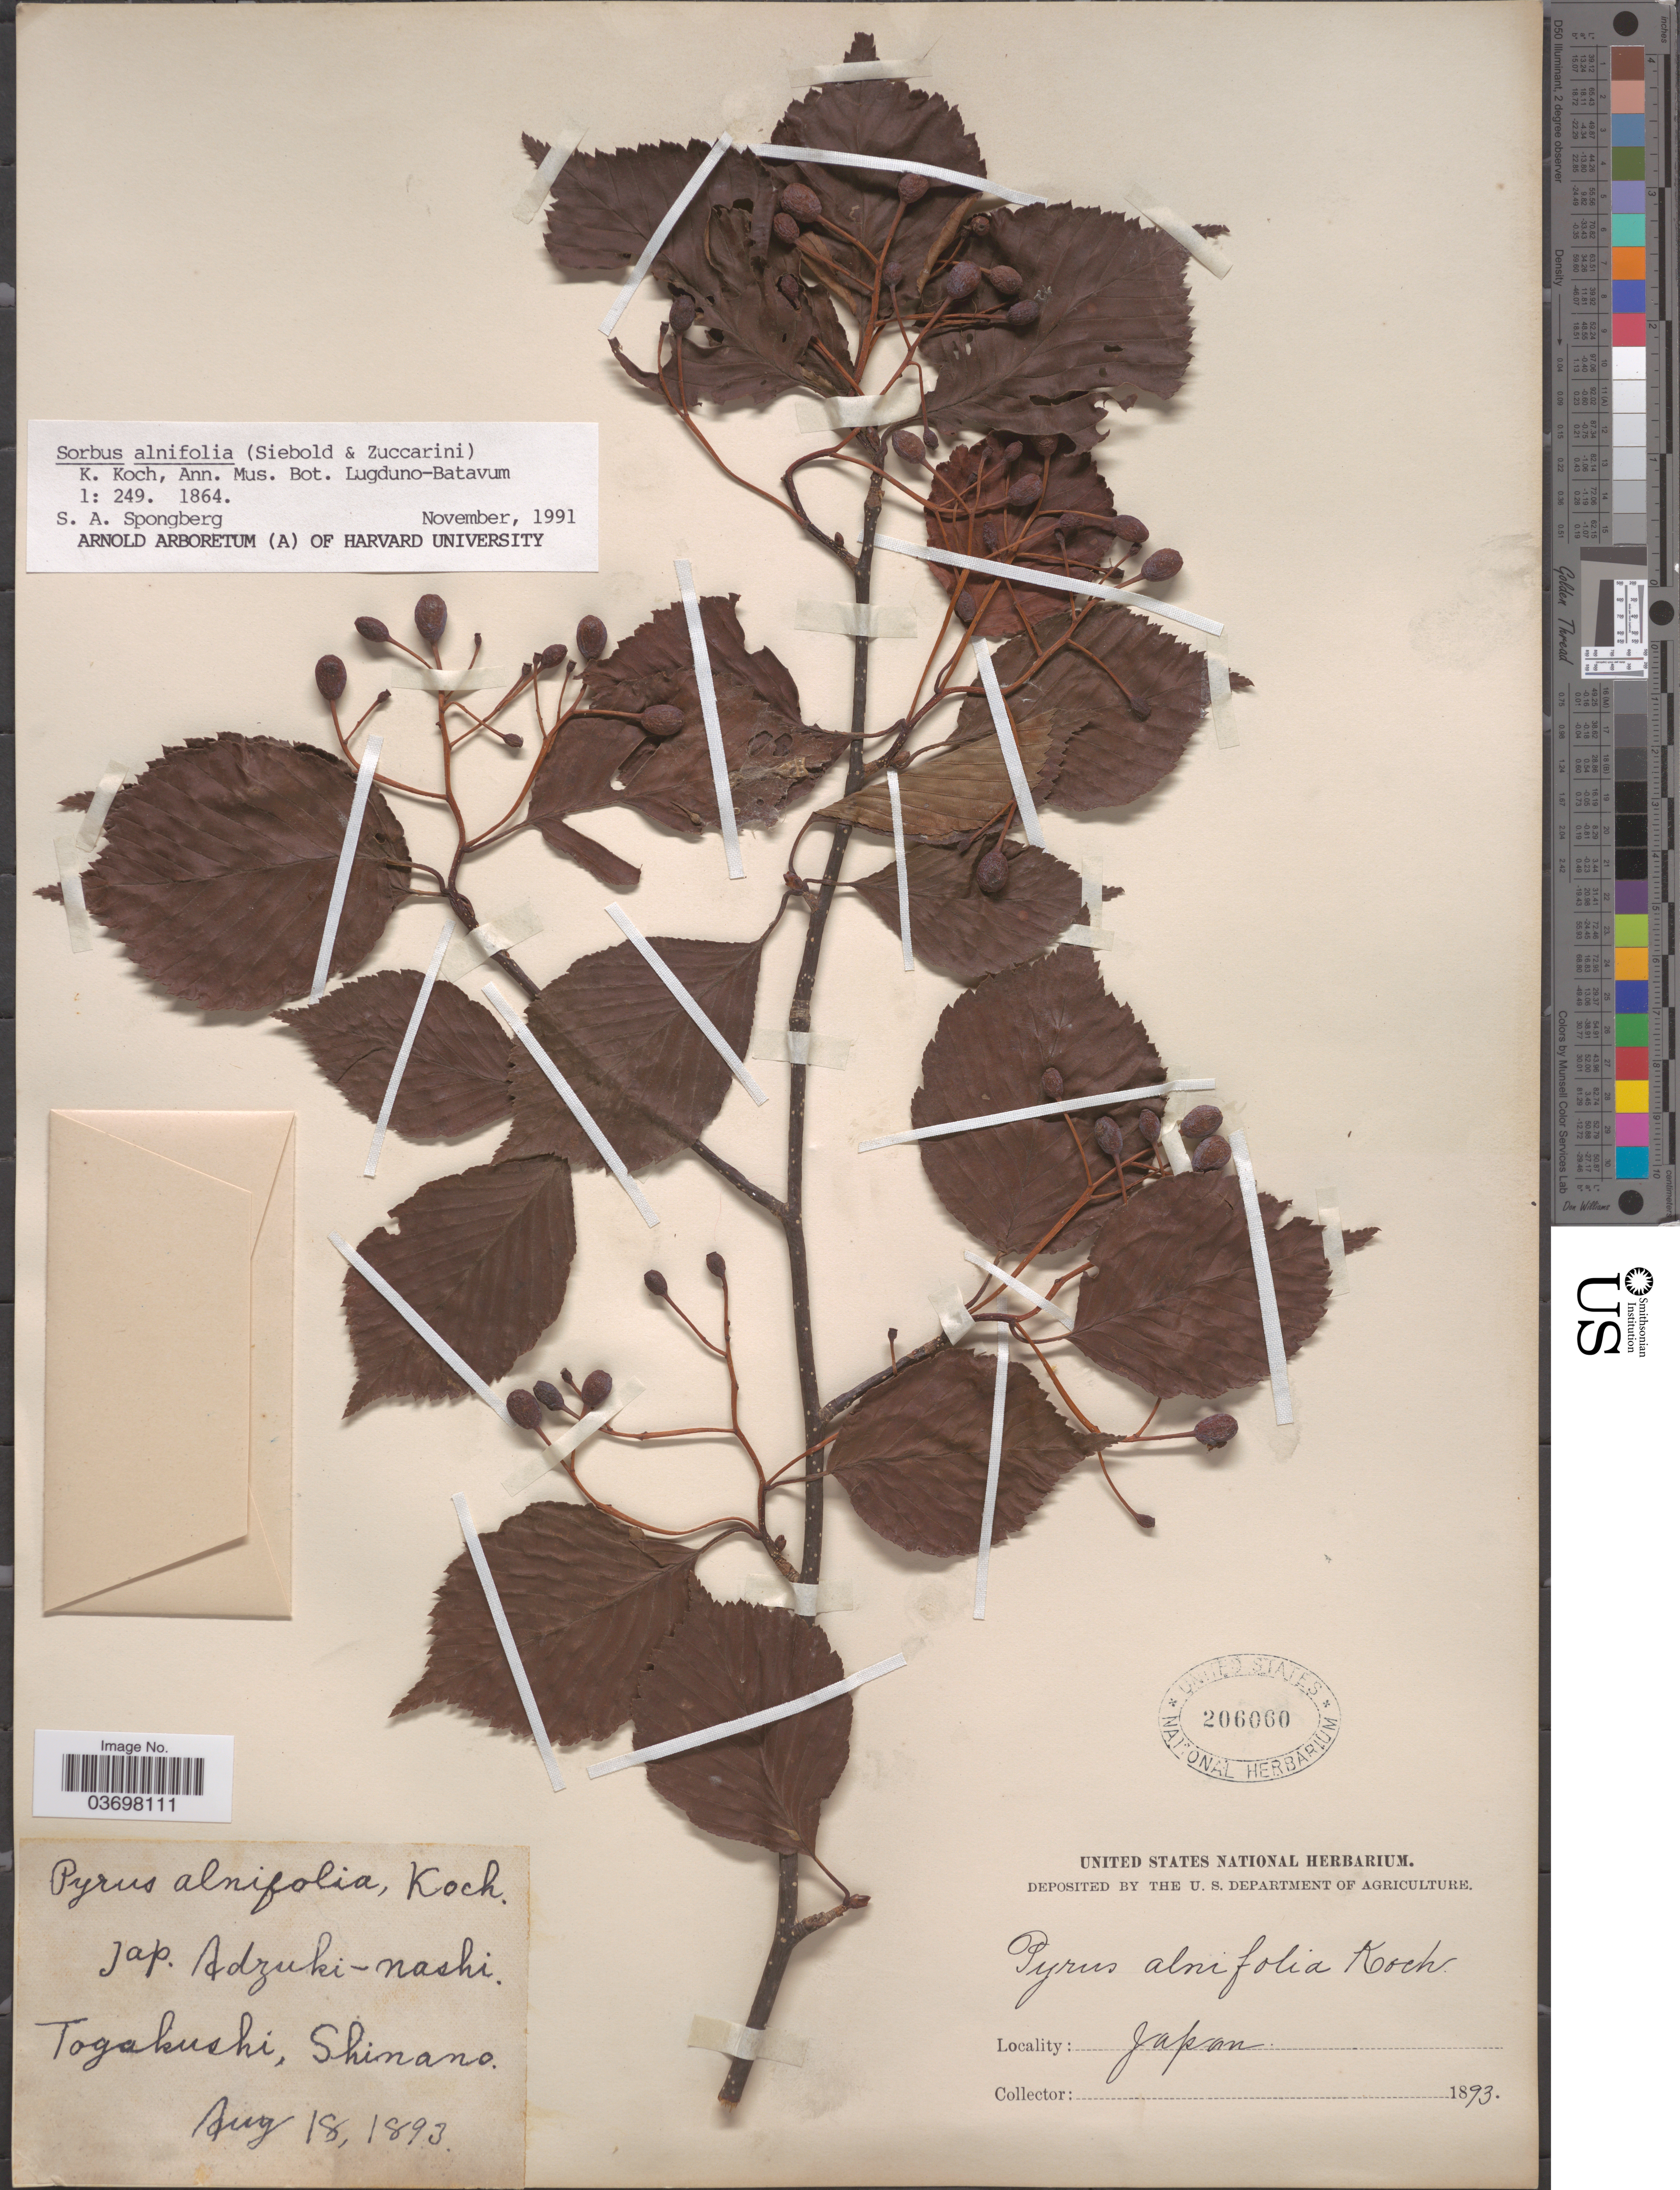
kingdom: Plantae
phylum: Tracheophyta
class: Magnoliopsida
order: Rosales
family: Rosaceae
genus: Sorbus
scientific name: Sorbus alnifolia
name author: (Siebold & Zucc.) K. Koch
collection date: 1893-08-18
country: Japan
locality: Togakushi, Shinano.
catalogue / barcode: US 206060